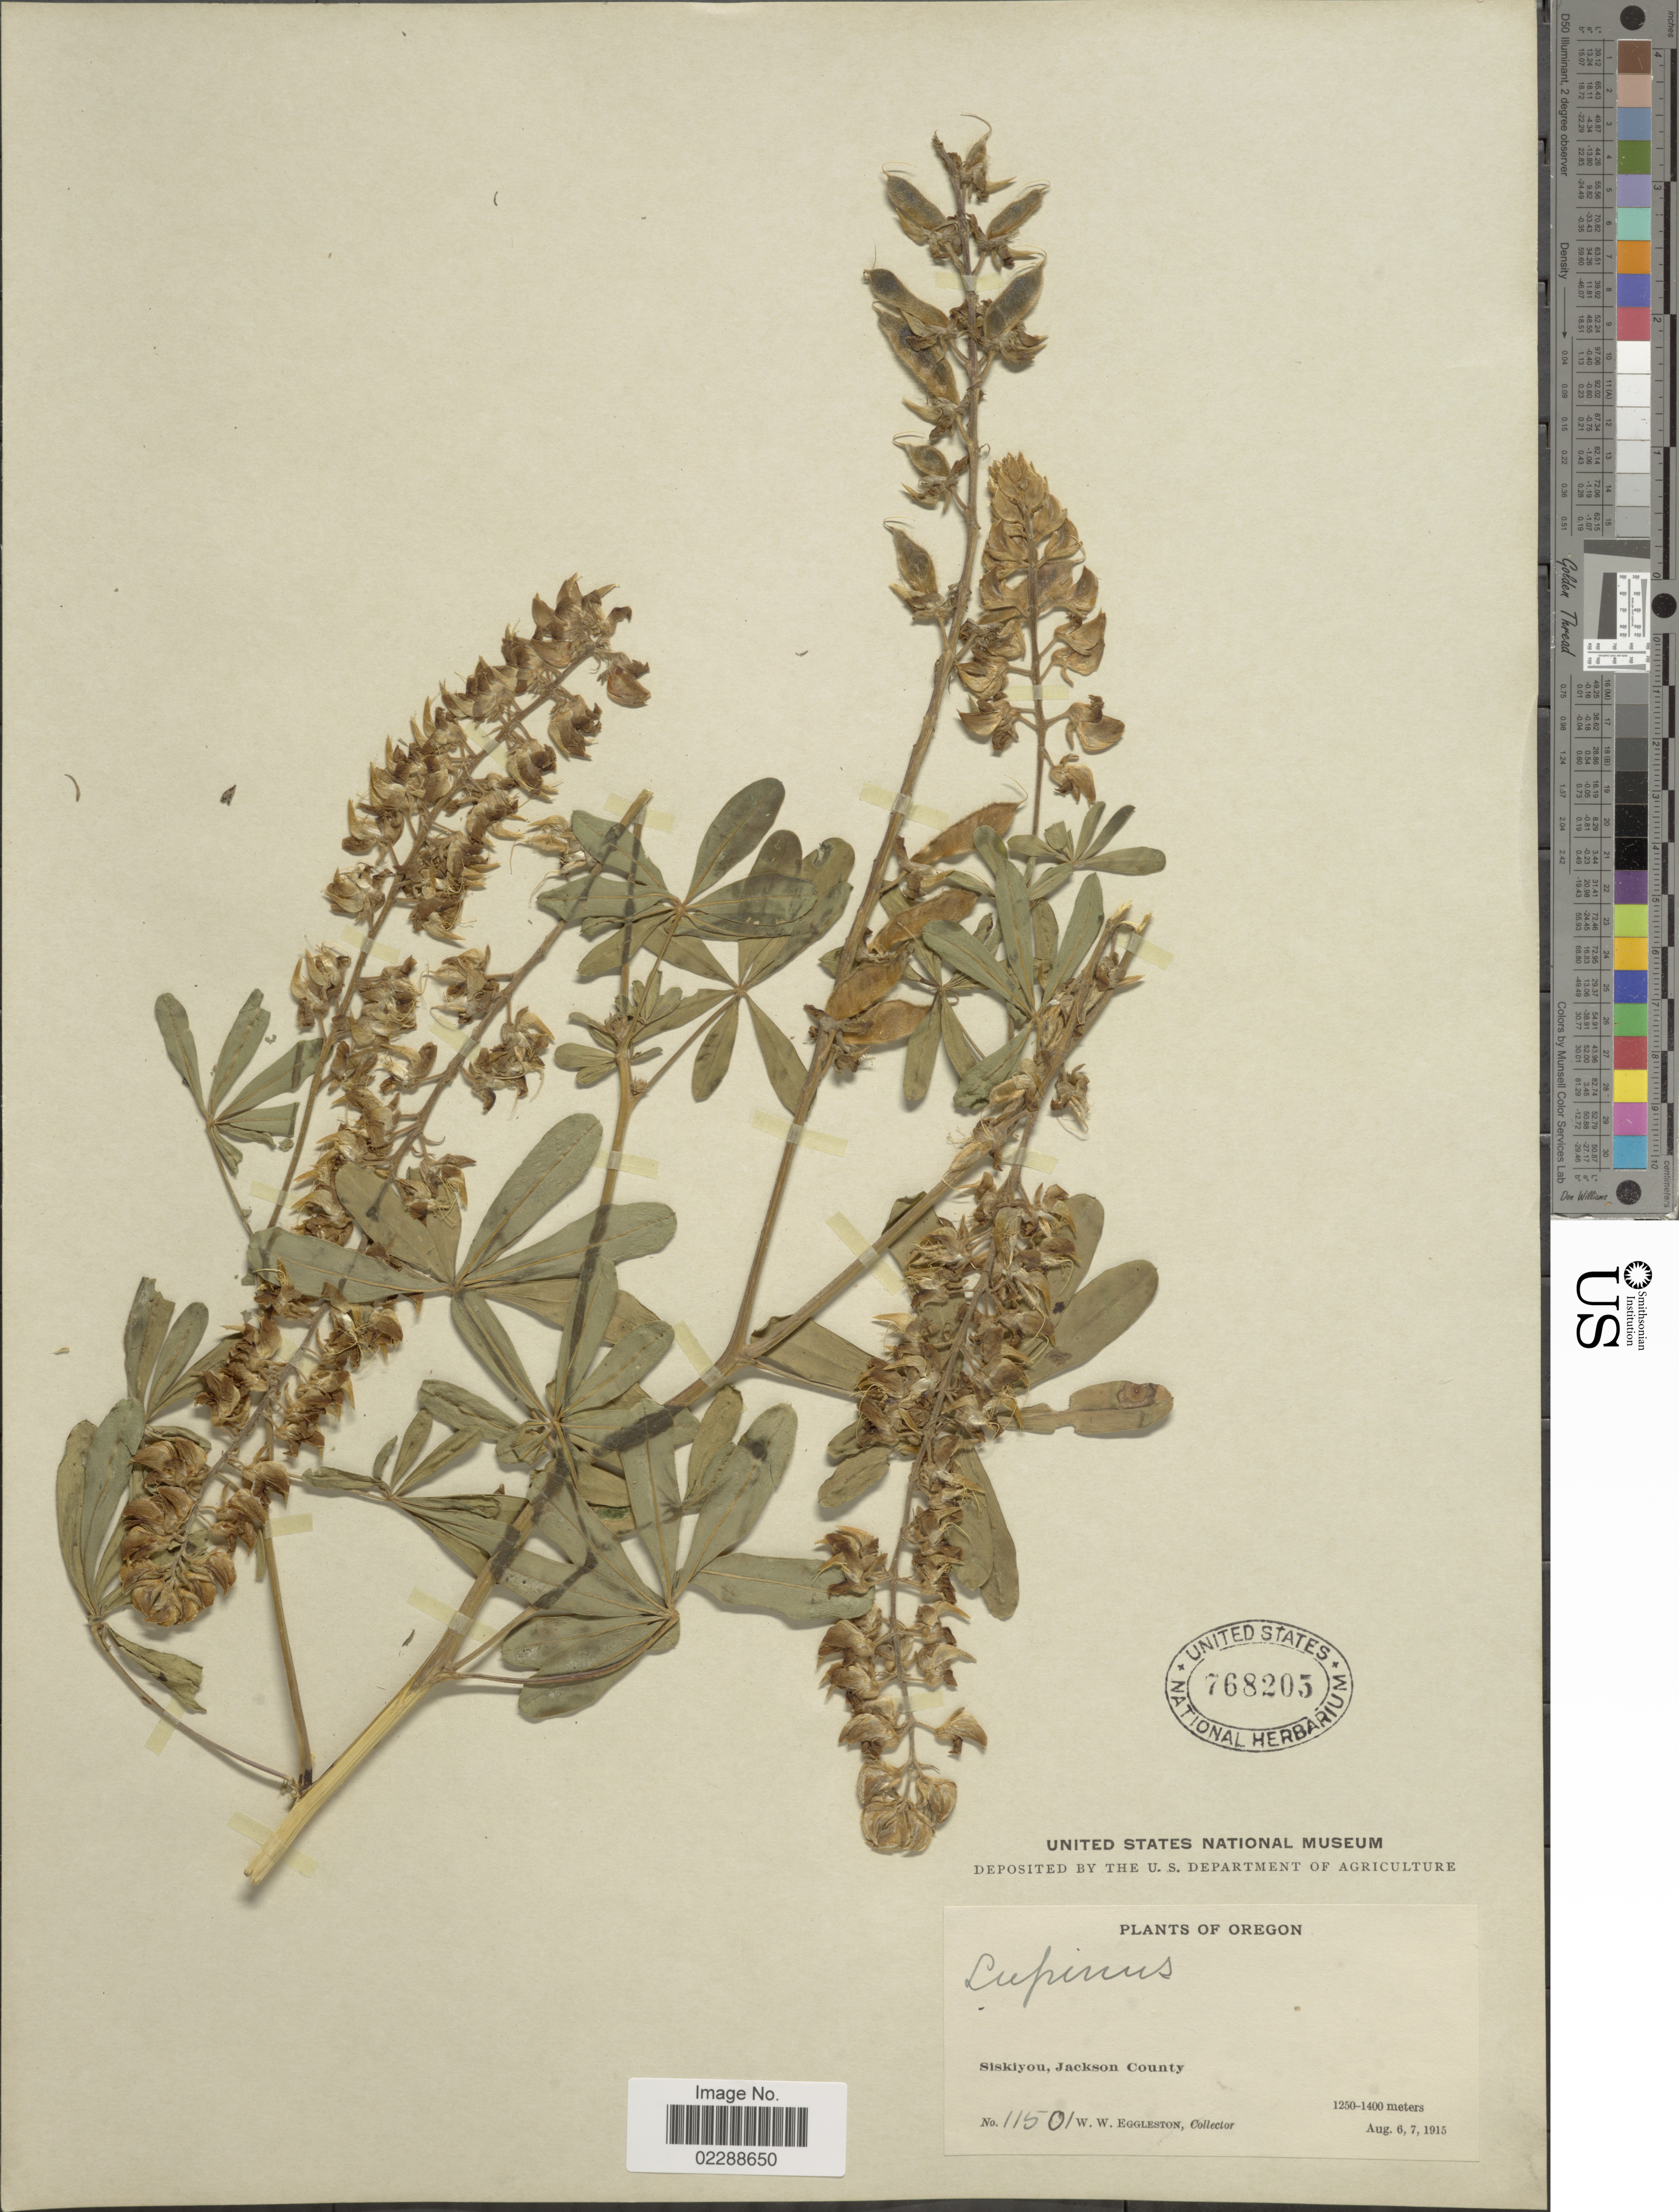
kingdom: Plantae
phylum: Tracheophyta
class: Magnoliopsida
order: Fabales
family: Fabaceae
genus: Lupinus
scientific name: Lupinus sp.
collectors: W. W. Eggleston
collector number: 11501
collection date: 1915-08-06/1915-08-07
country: United States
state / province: Oregon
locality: Siskiyou, Jackson County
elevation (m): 1250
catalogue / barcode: US 768205